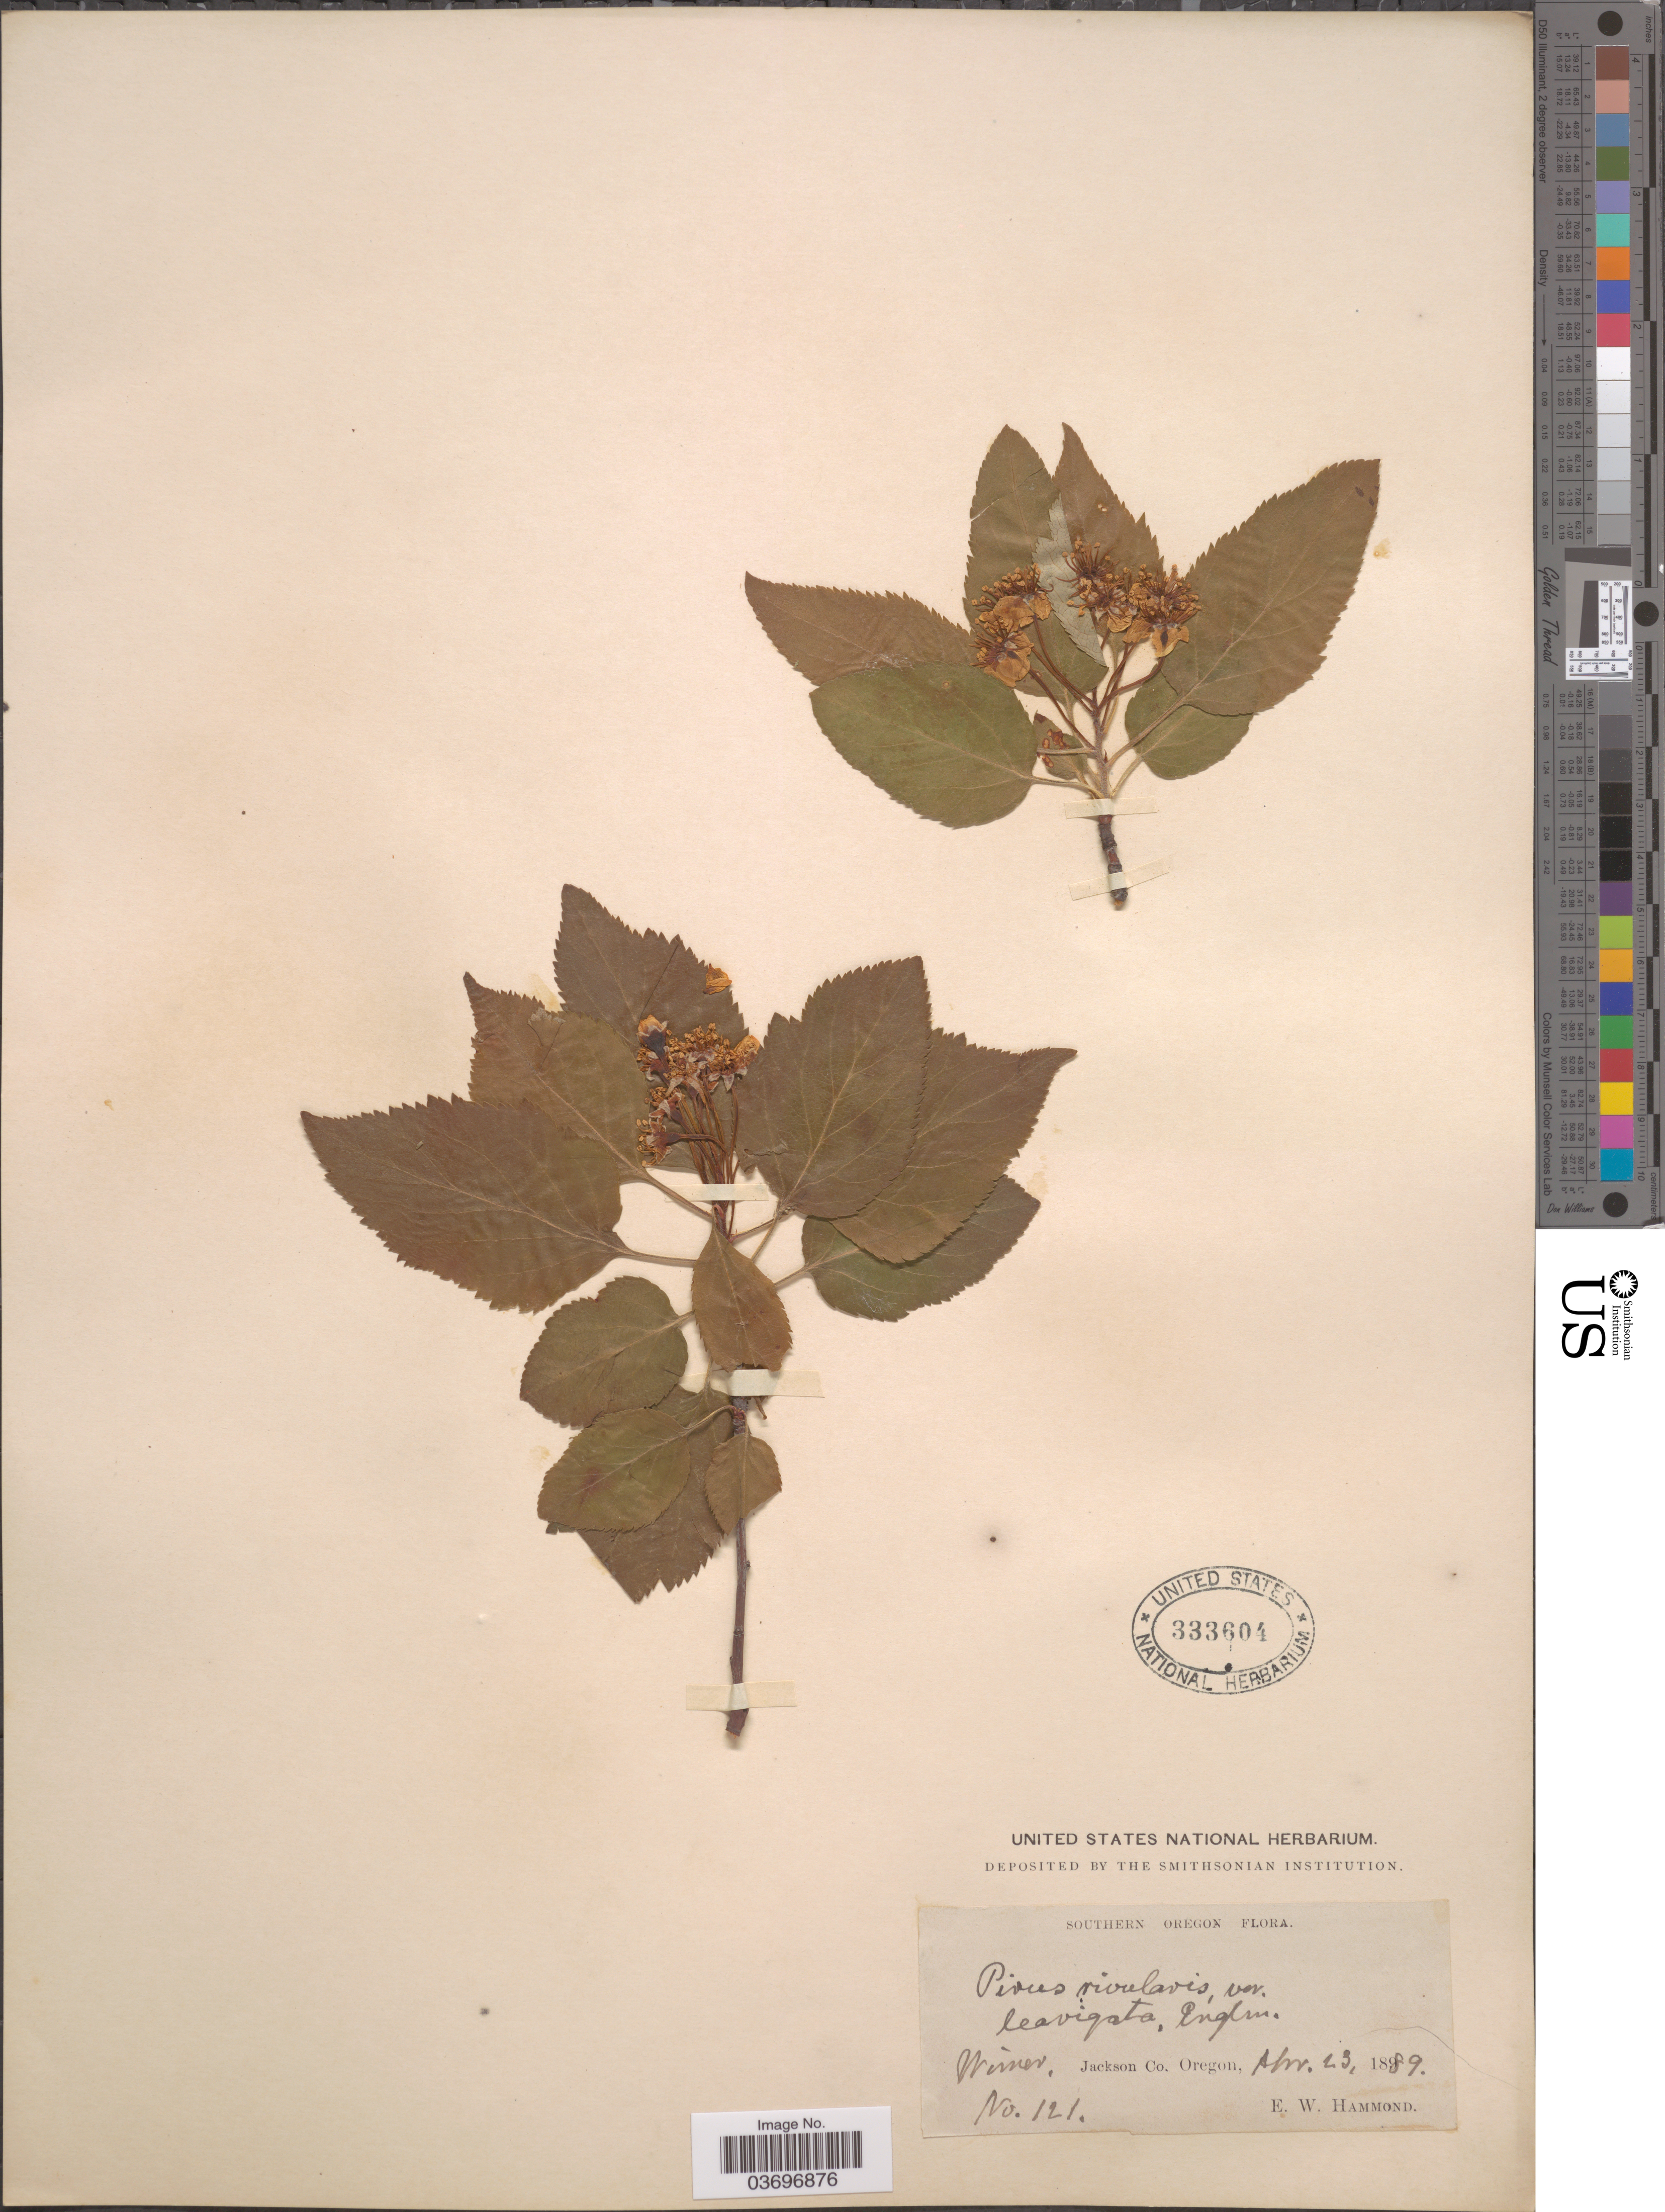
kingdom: Plantae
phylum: Tracheophyta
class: Magnoliopsida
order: Rosales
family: Rosaceae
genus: Malus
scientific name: Malus fusca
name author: (Raf.) C.K. Schneid.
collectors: E. Hammond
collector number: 121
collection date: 1889-04-23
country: United States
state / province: Oregon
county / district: Jackson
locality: Southern Oregon. Wimer, Jackson Co.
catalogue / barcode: US 333604